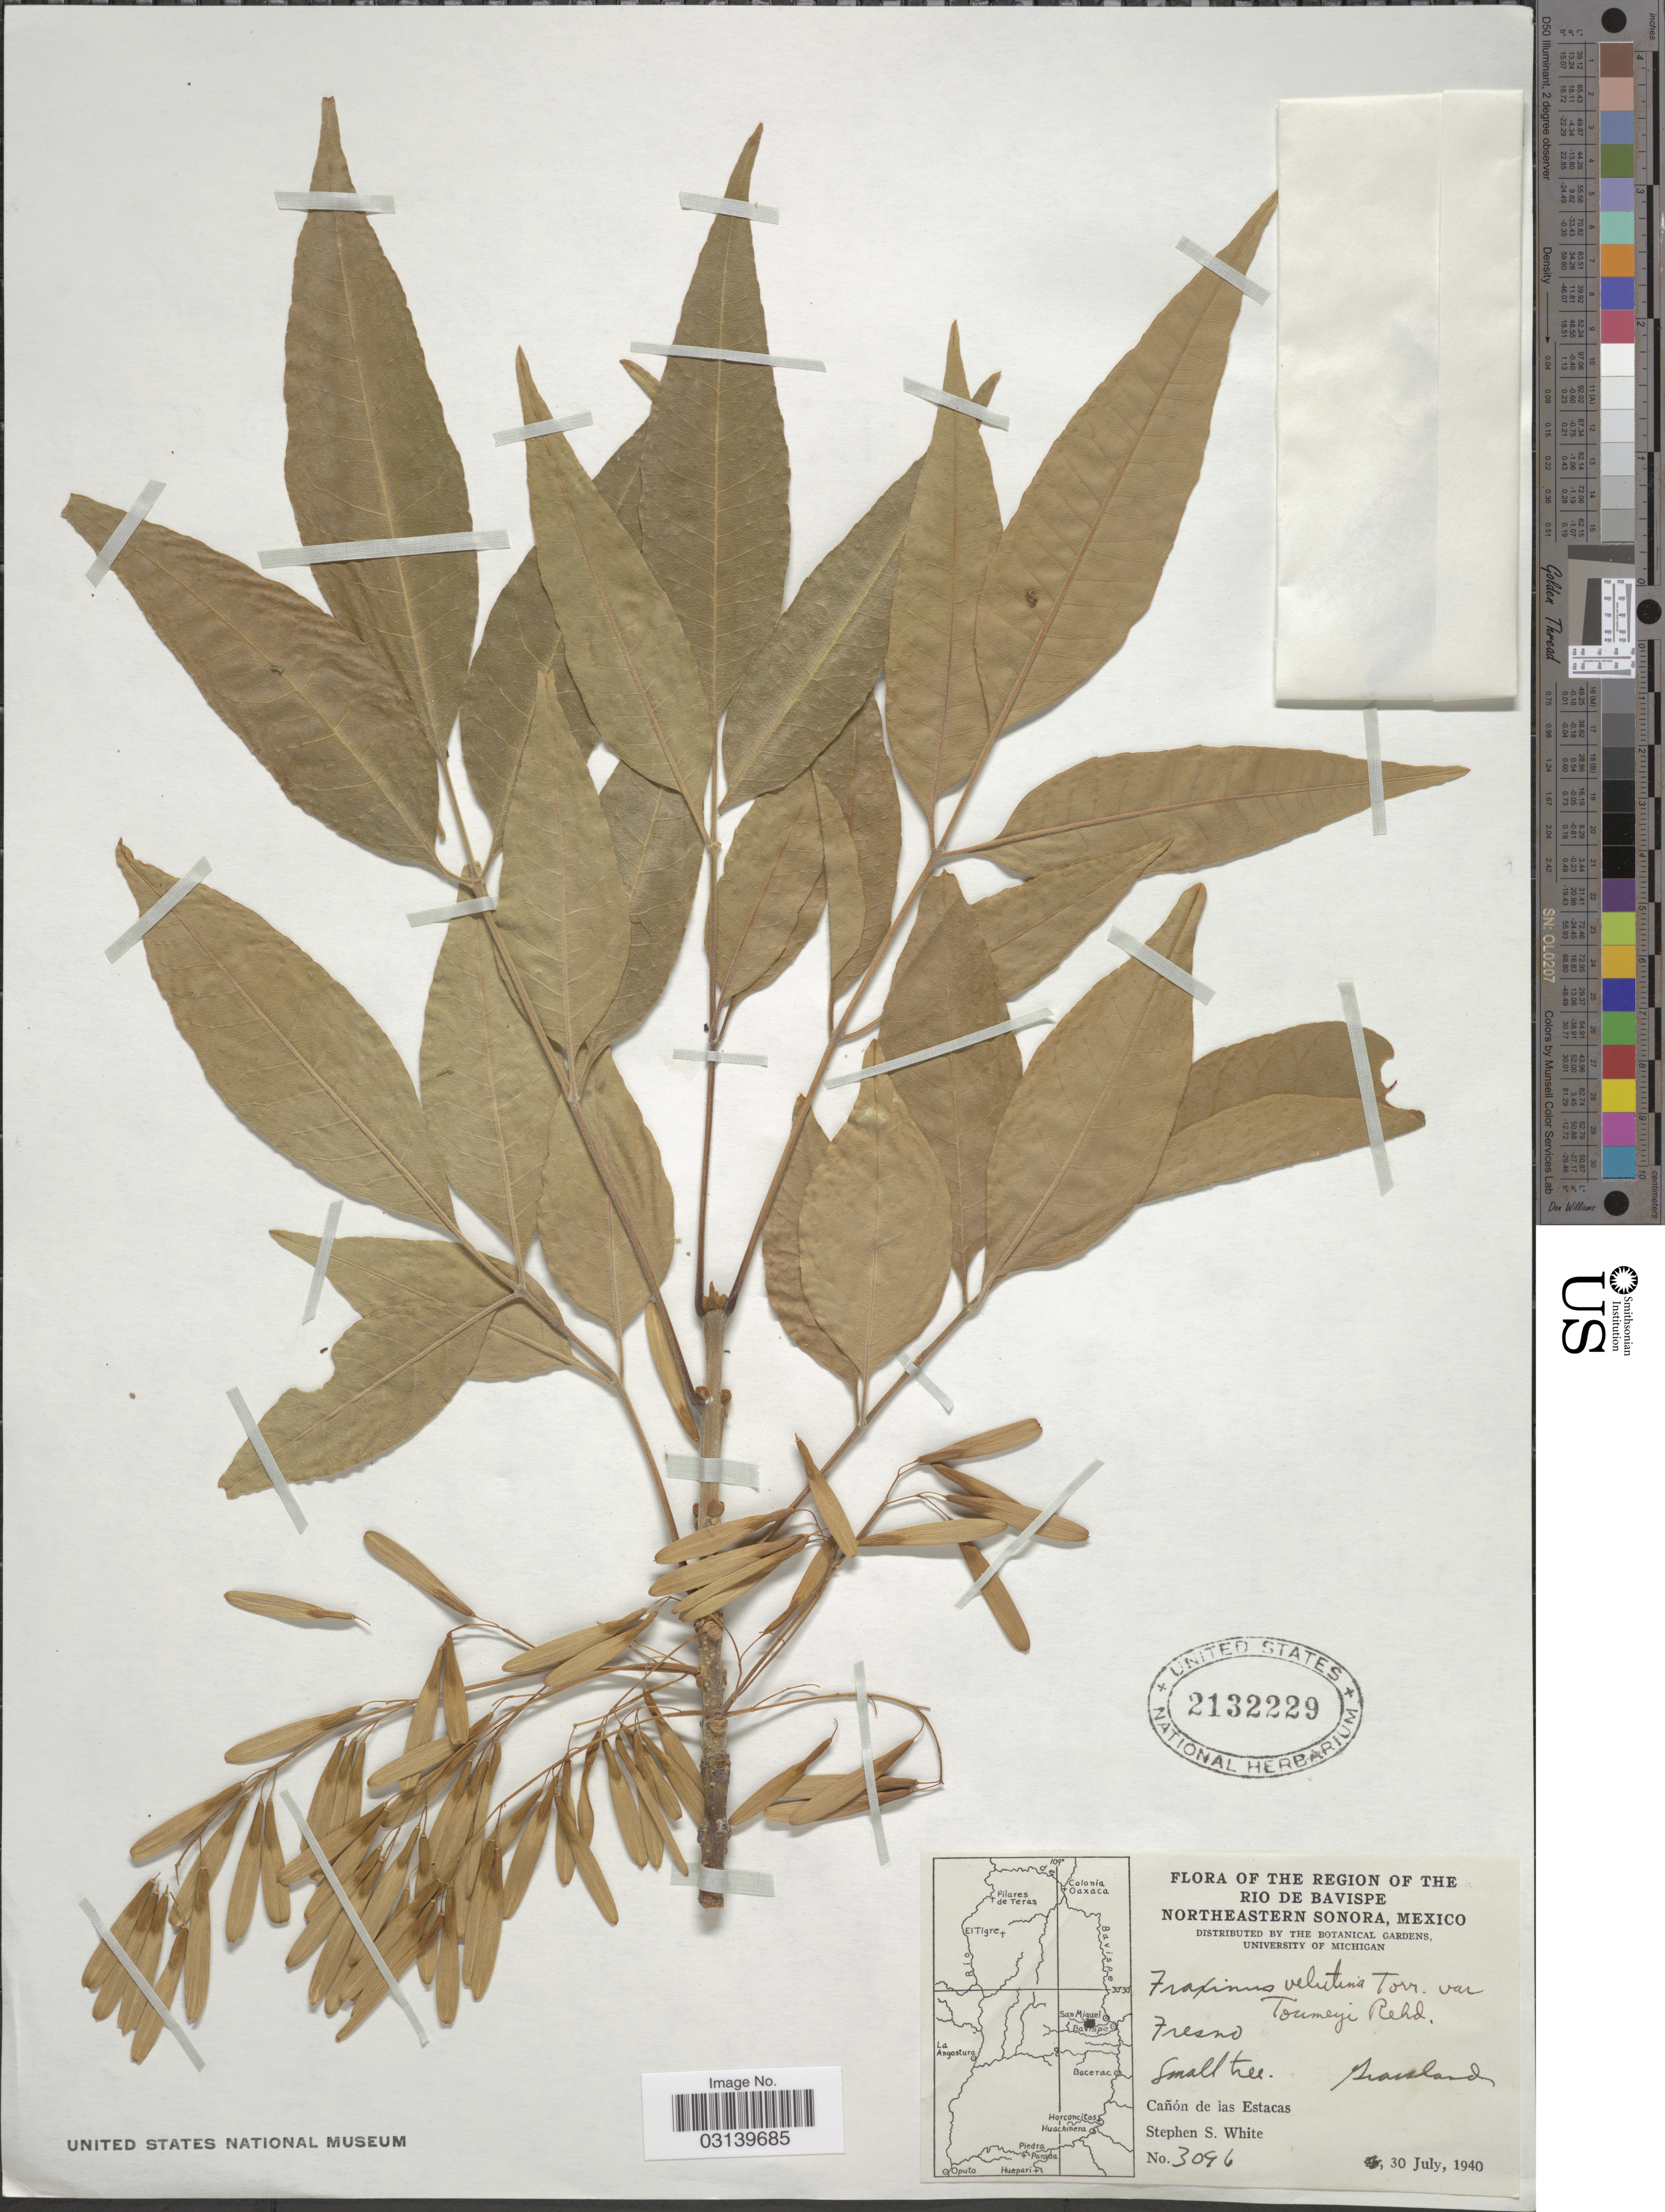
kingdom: Plantae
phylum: Tracheophyta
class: Magnoliopsida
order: Lamiales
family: Oleaceae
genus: Fraxinus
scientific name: Fraxinus velutina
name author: Torr.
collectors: S. S. White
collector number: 3096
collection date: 1940-07-30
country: Mexico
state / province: Sonora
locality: The Region of the Rio de Bavispe, Northeastern Sonora. Grassland. Cañón de las Estacas.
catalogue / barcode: US 2132229